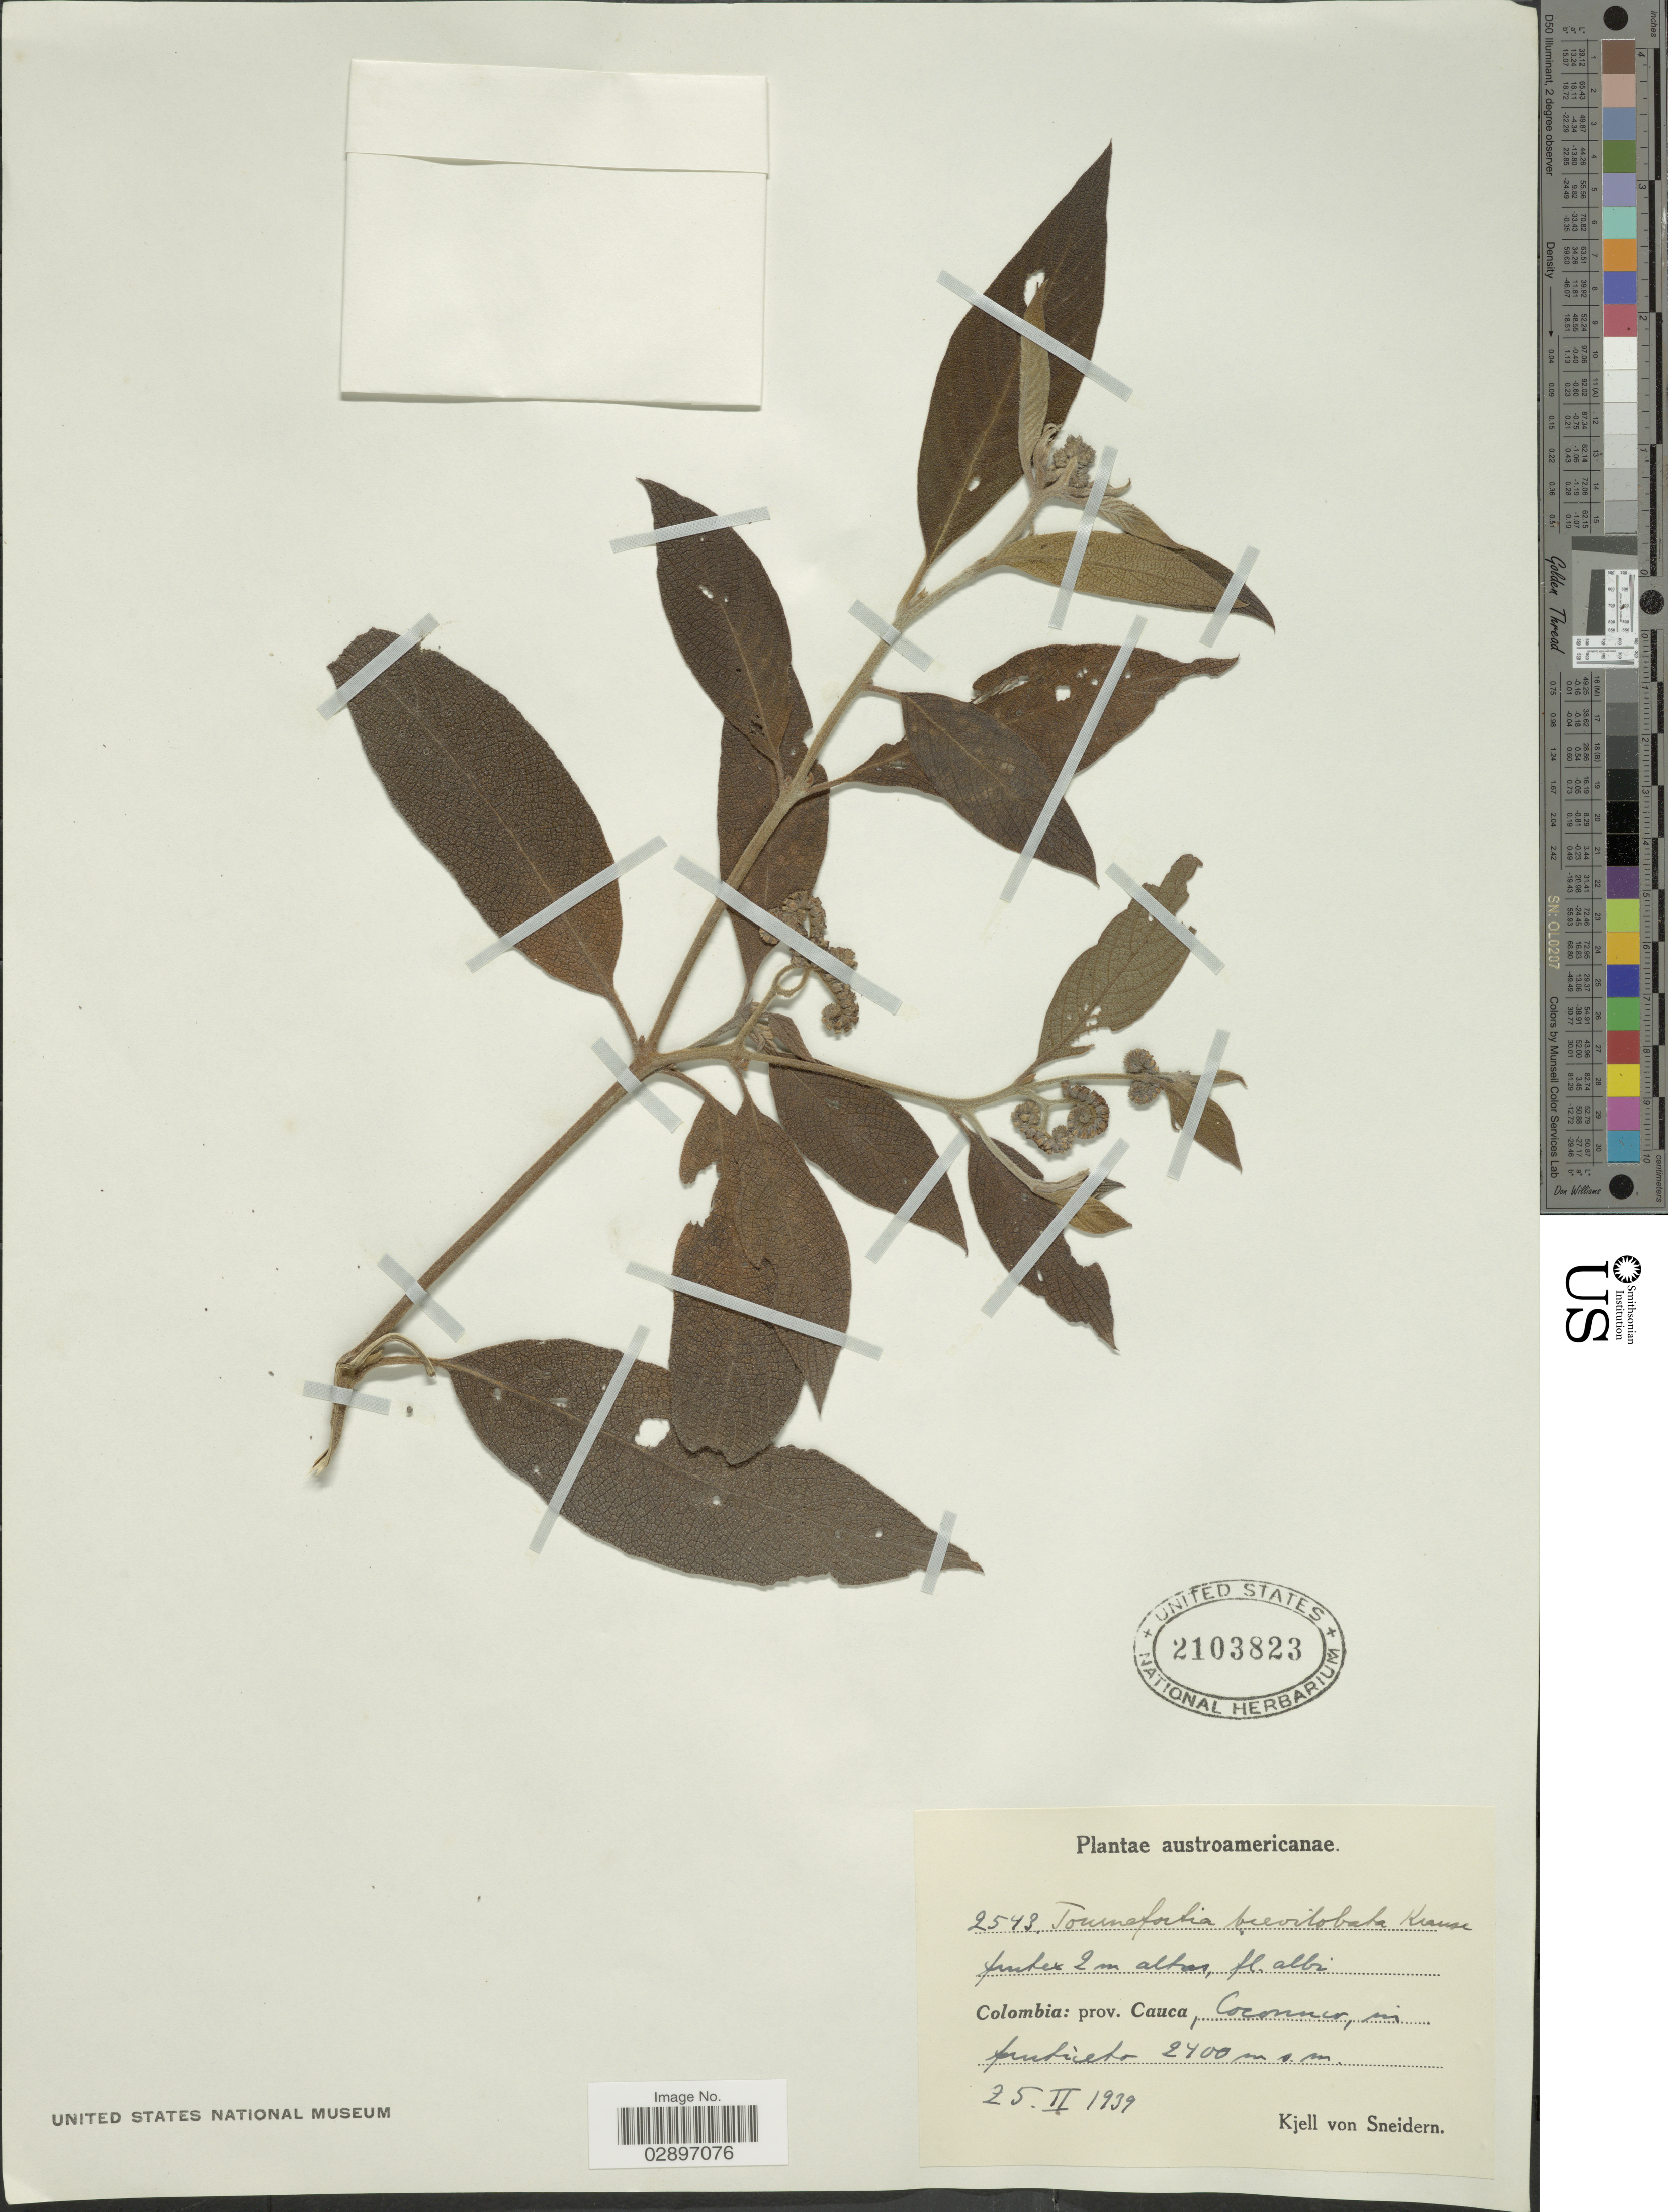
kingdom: Plantae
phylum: Tracheophyta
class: Magnoliopsida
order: Boraginales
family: Heliotropiaceae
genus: Tournefortia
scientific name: Tournefortia brevilobata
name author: K. Krause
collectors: K. von Sneidern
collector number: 2543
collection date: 1939-02-25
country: Colombia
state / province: Cauca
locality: Coconuco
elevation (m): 2400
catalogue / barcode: US 2103823